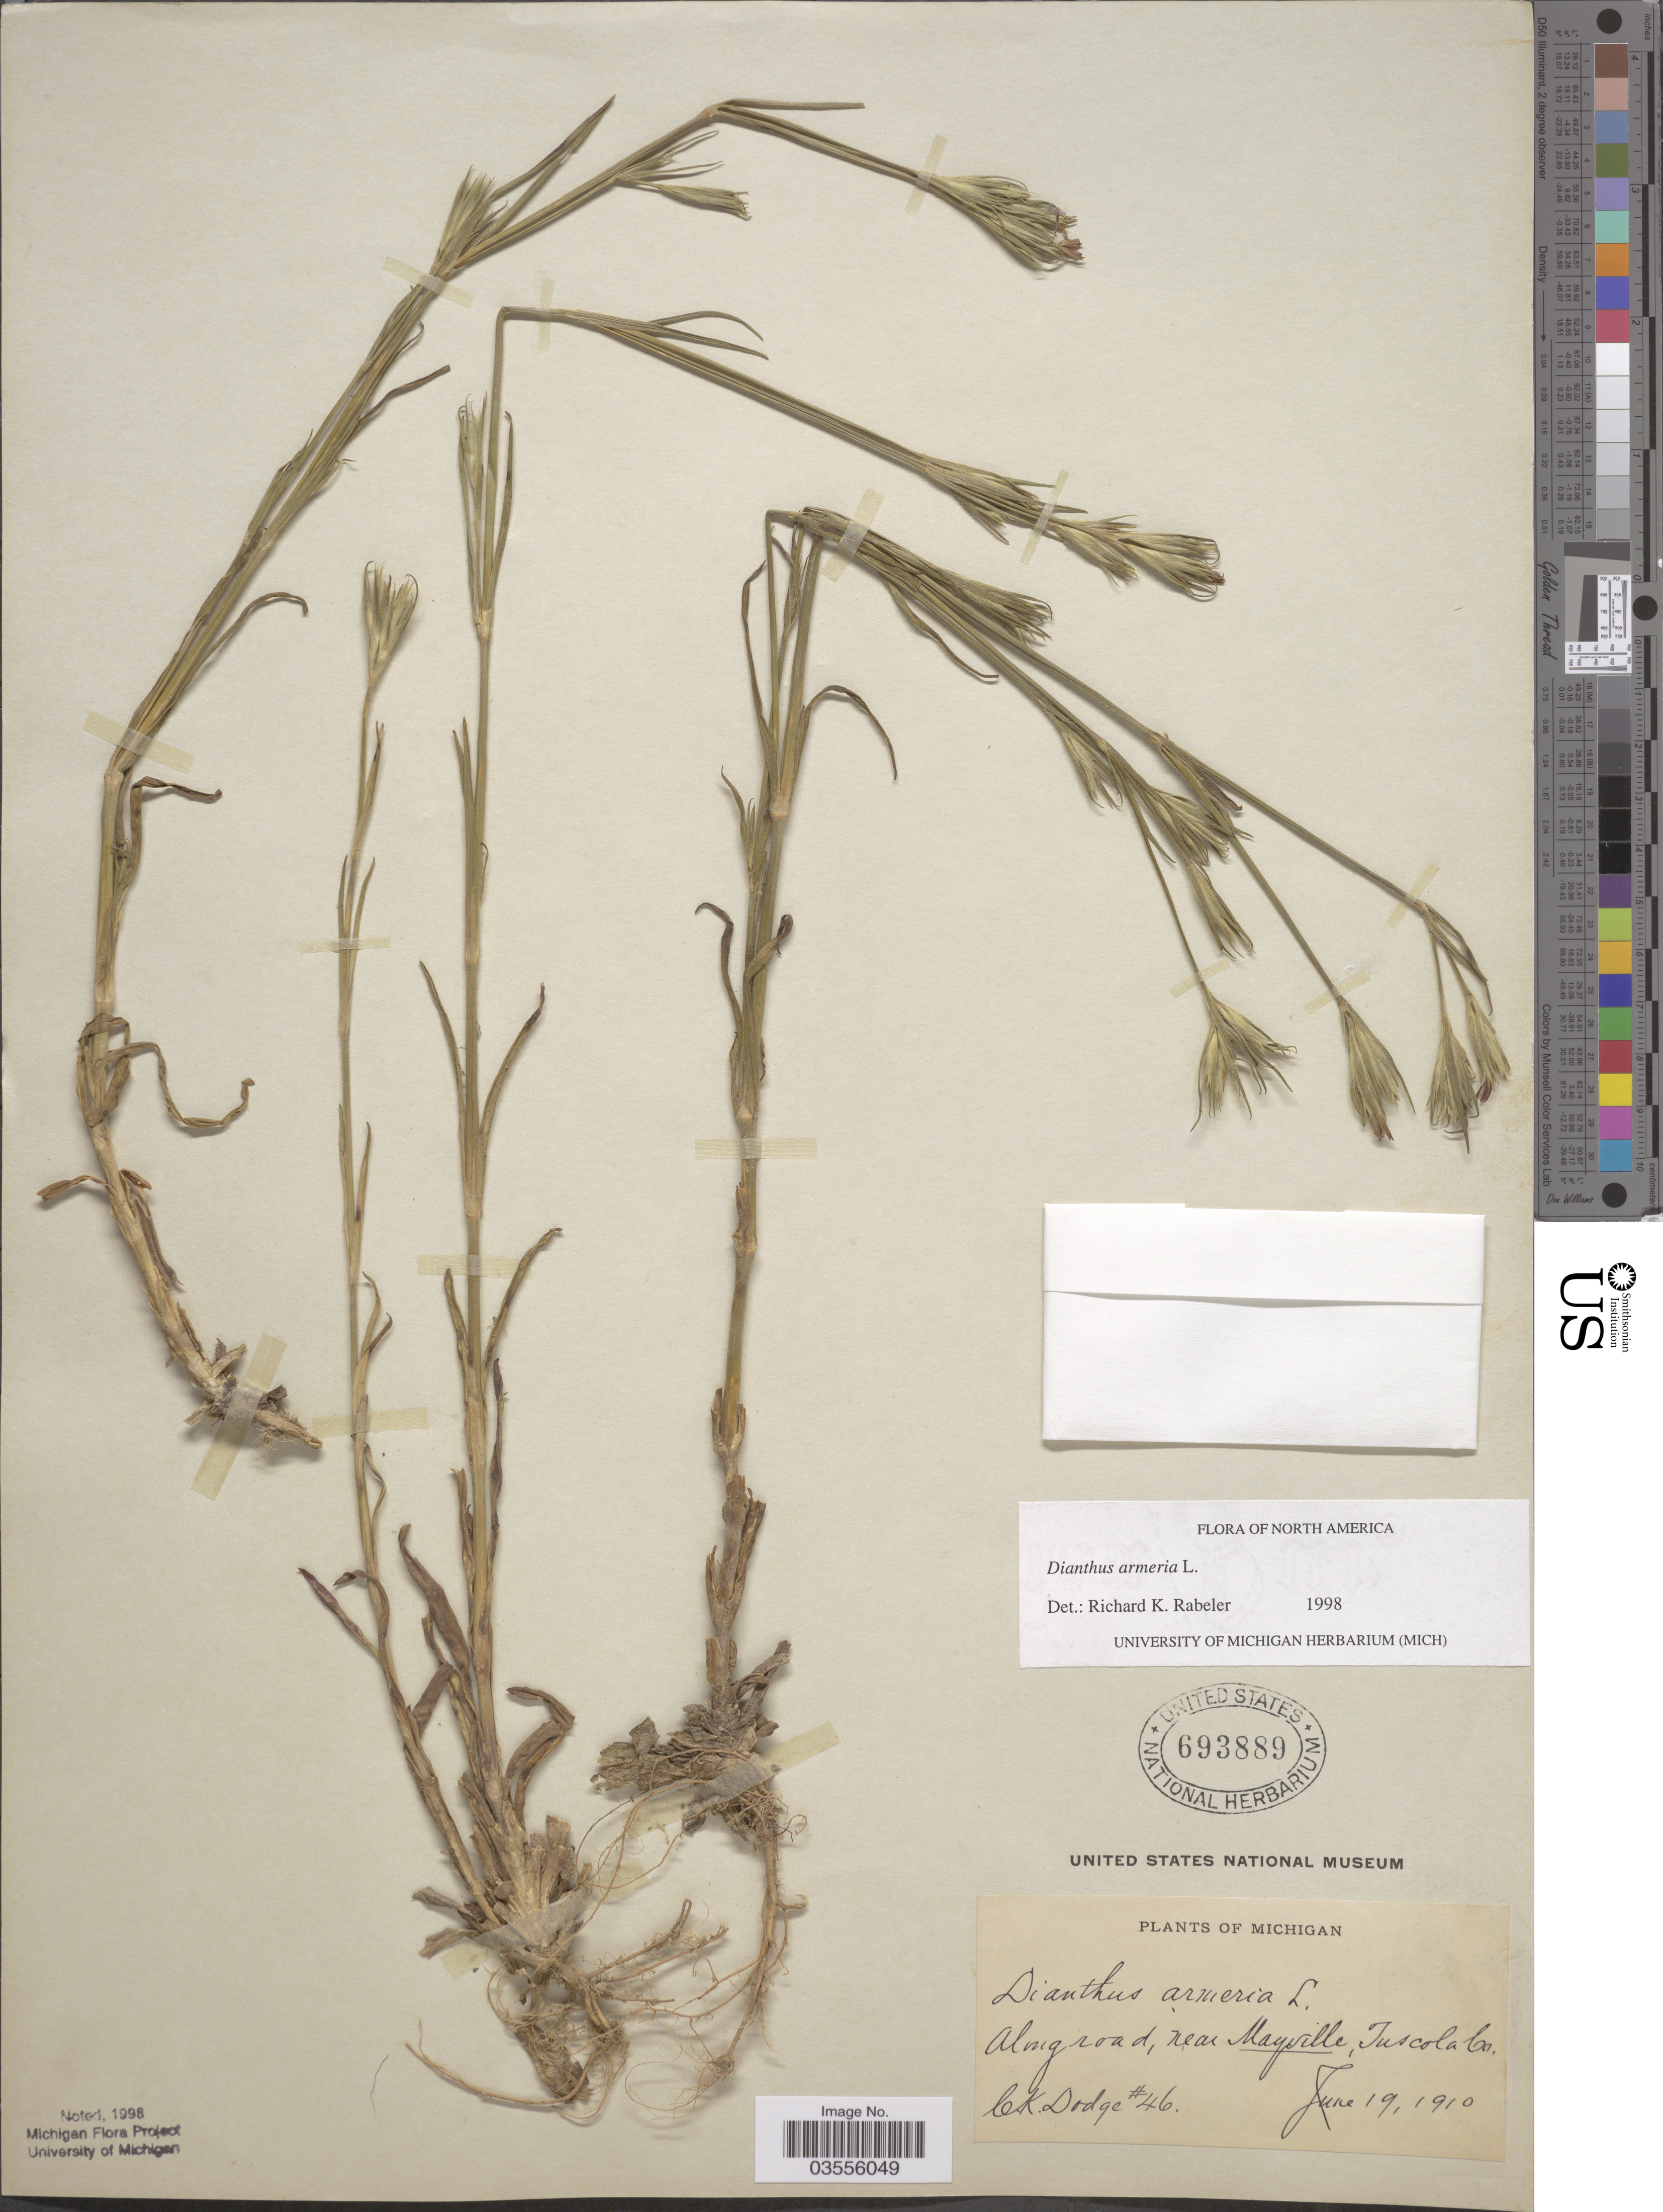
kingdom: Plantae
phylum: Tracheophyta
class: Magnoliopsida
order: Caryophyllales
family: Caryophyllaceae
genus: Dianthus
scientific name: Dianthus armeria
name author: L.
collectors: C. Dodge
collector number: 46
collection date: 1910-06-19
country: United States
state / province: Michigan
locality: Along road, near Mayville, Tuscola Co.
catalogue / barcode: US 693889